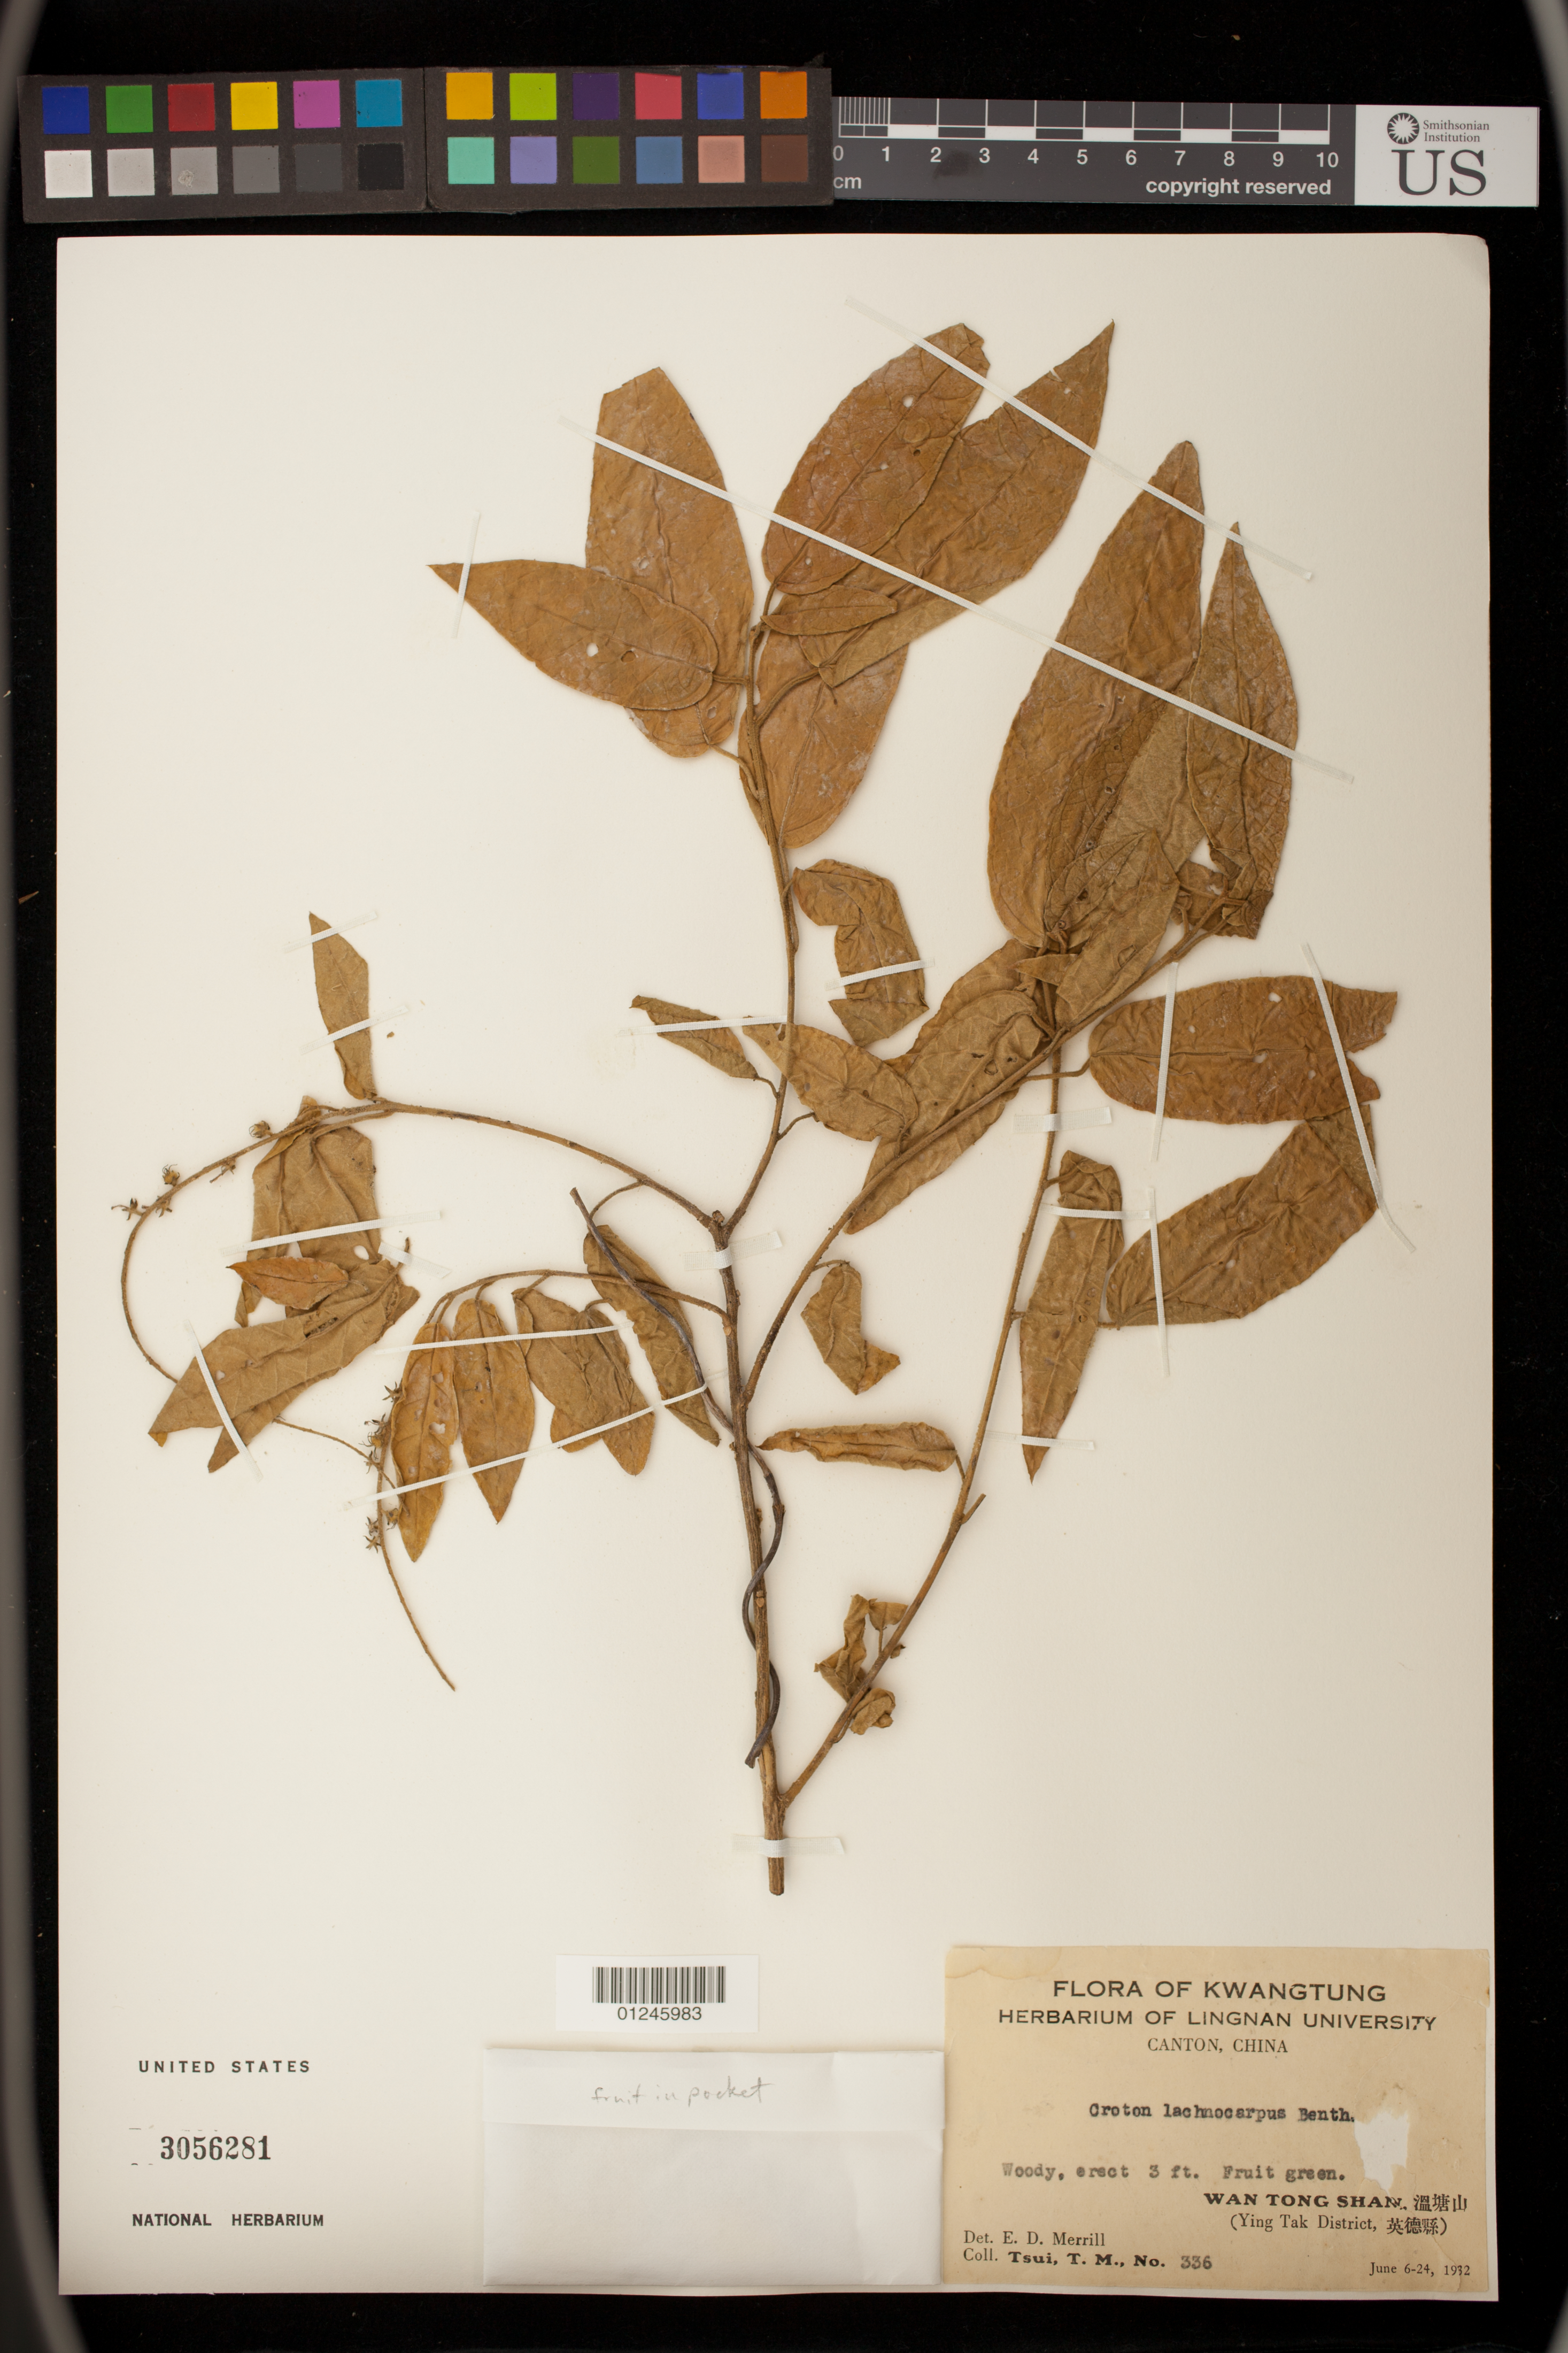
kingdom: Plantae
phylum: Tracheophyta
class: Magnoliopsida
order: Malpighiales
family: Euphorbiaceae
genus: Croton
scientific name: Croton lachnocarpus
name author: Benth.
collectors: T. Tsui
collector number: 336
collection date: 1932-06-06/1932-06-24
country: China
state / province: Guangdong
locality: Canton.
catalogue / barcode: US 3056281